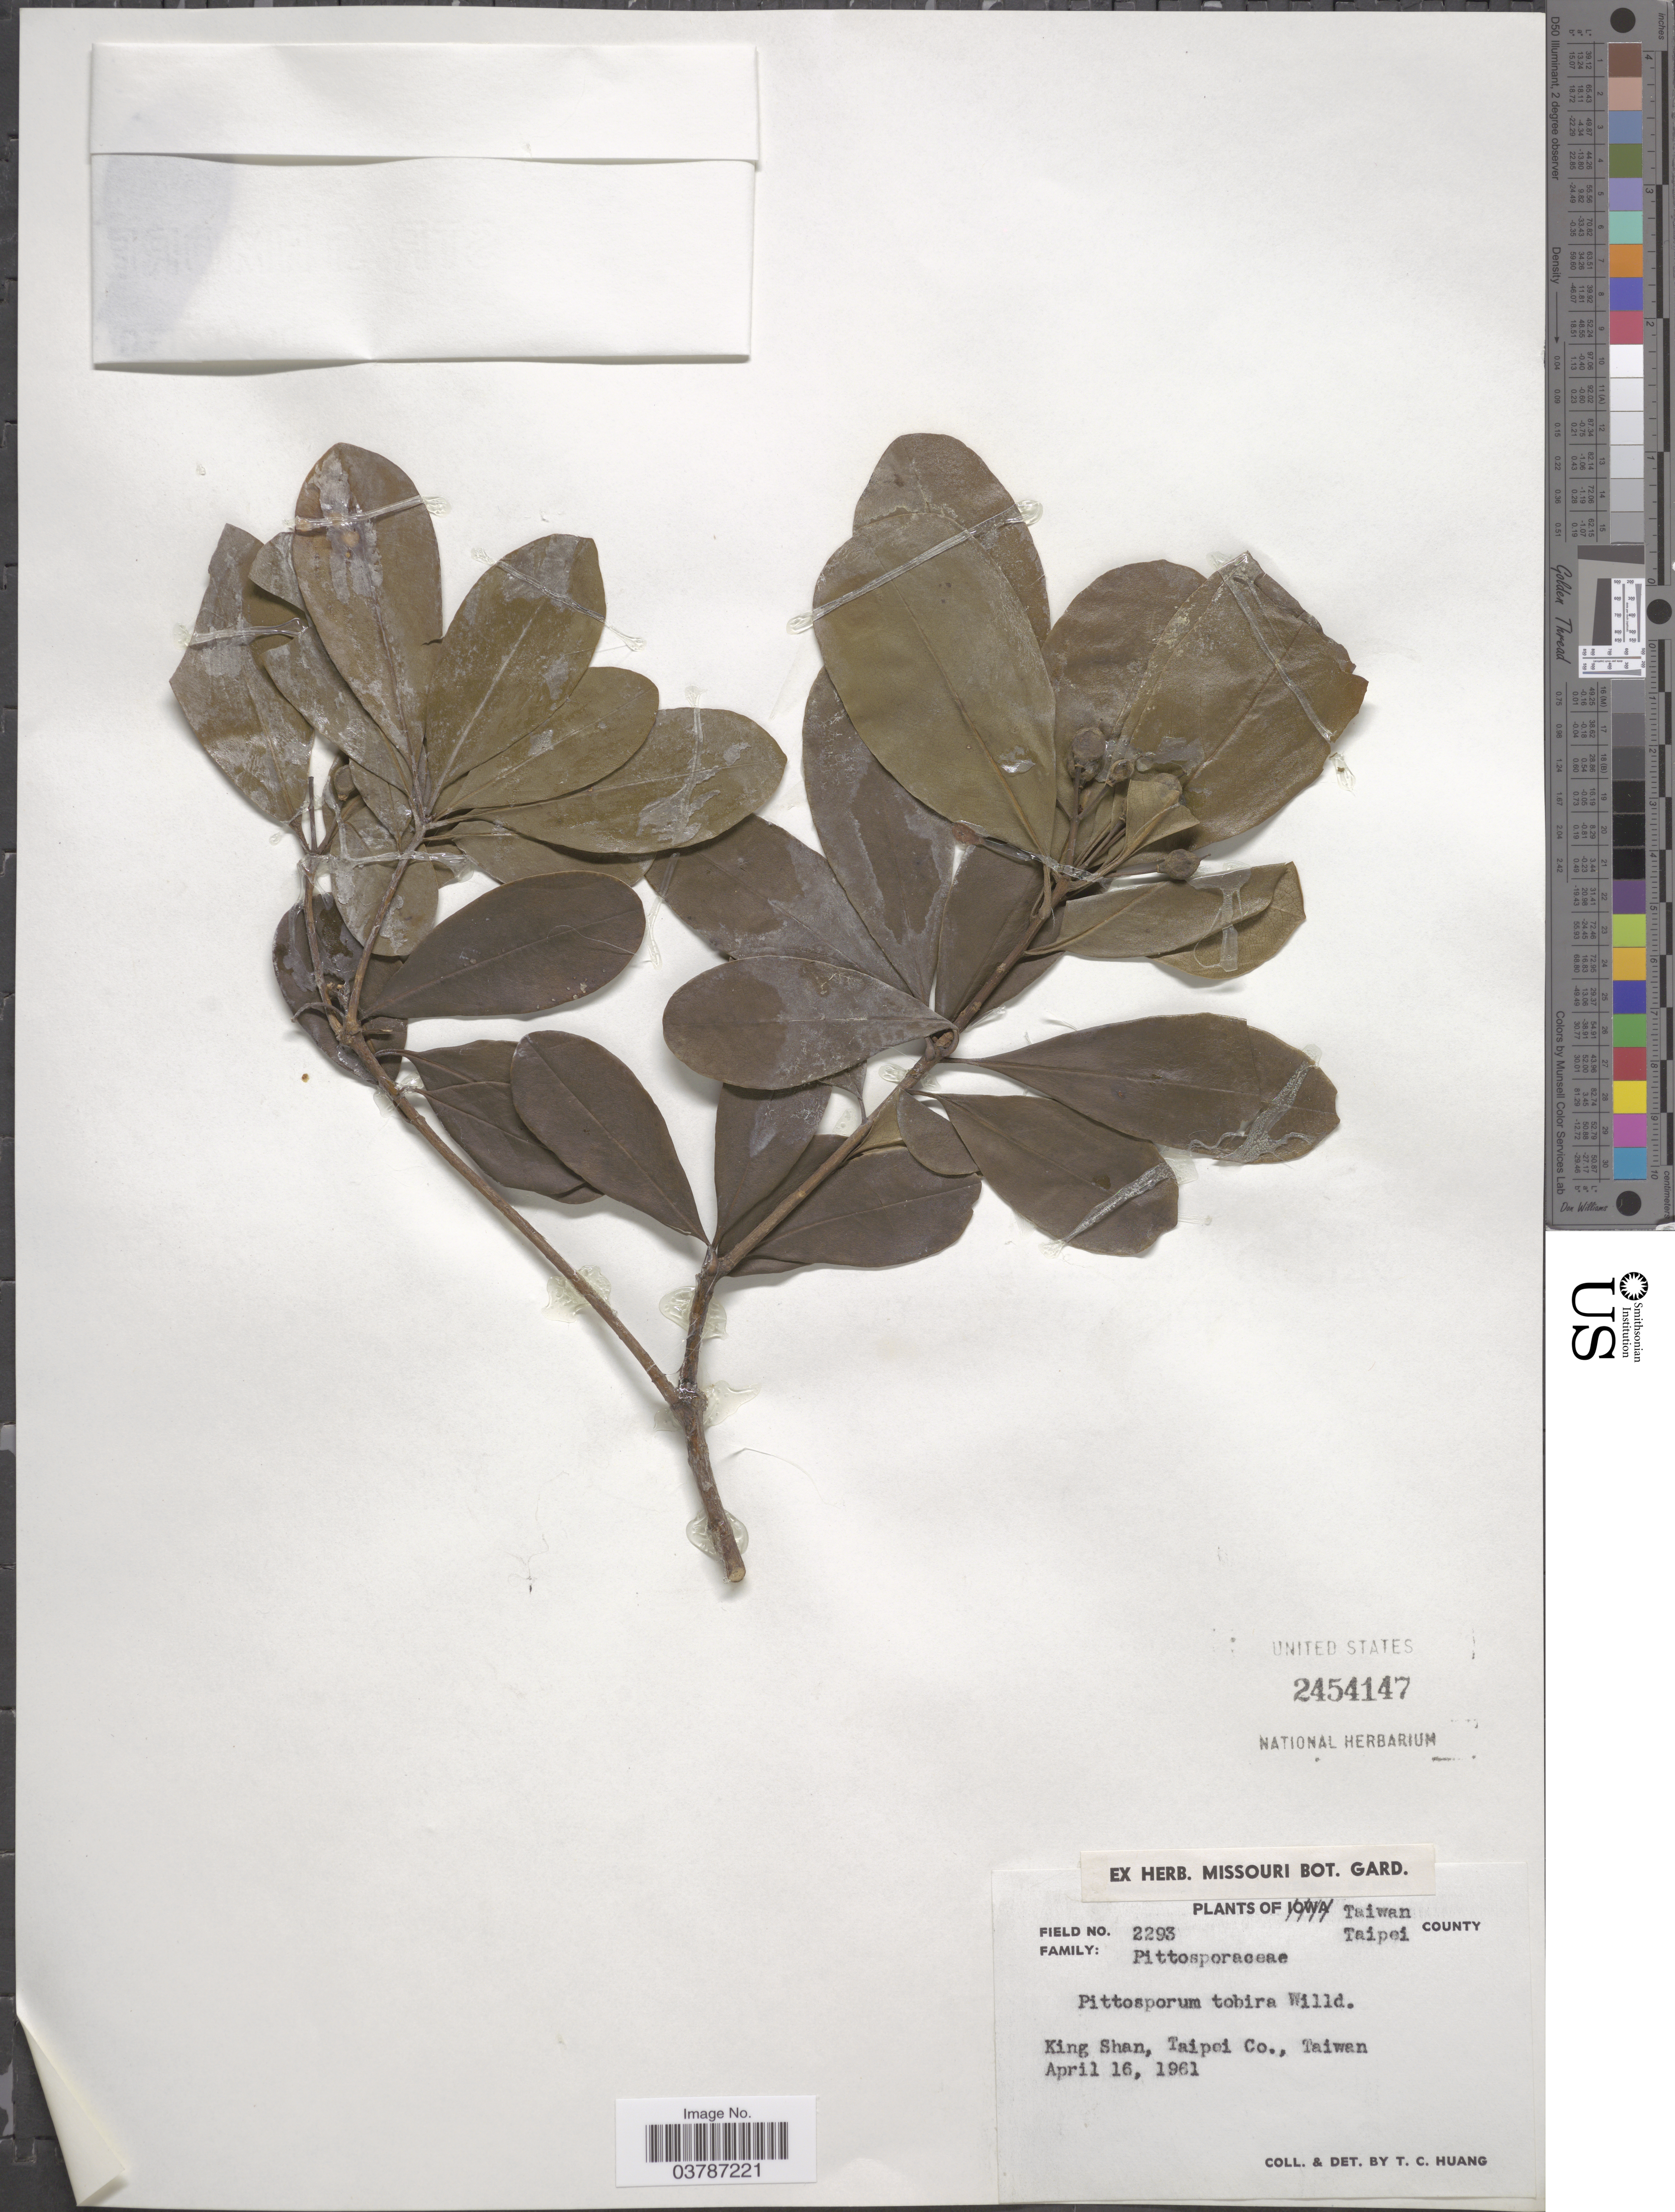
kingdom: Plantae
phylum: Tracheophyta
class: Magnoliopsida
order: Apiales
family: Pittosporaceae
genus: Pittosporum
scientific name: Pittosporum tobira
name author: (Thunb.) W.T. Aiton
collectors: T. Huang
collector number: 2293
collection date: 1961-04-16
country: Taiwan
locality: Taipei County. King Shan, Taipei Co.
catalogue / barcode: US 2454147